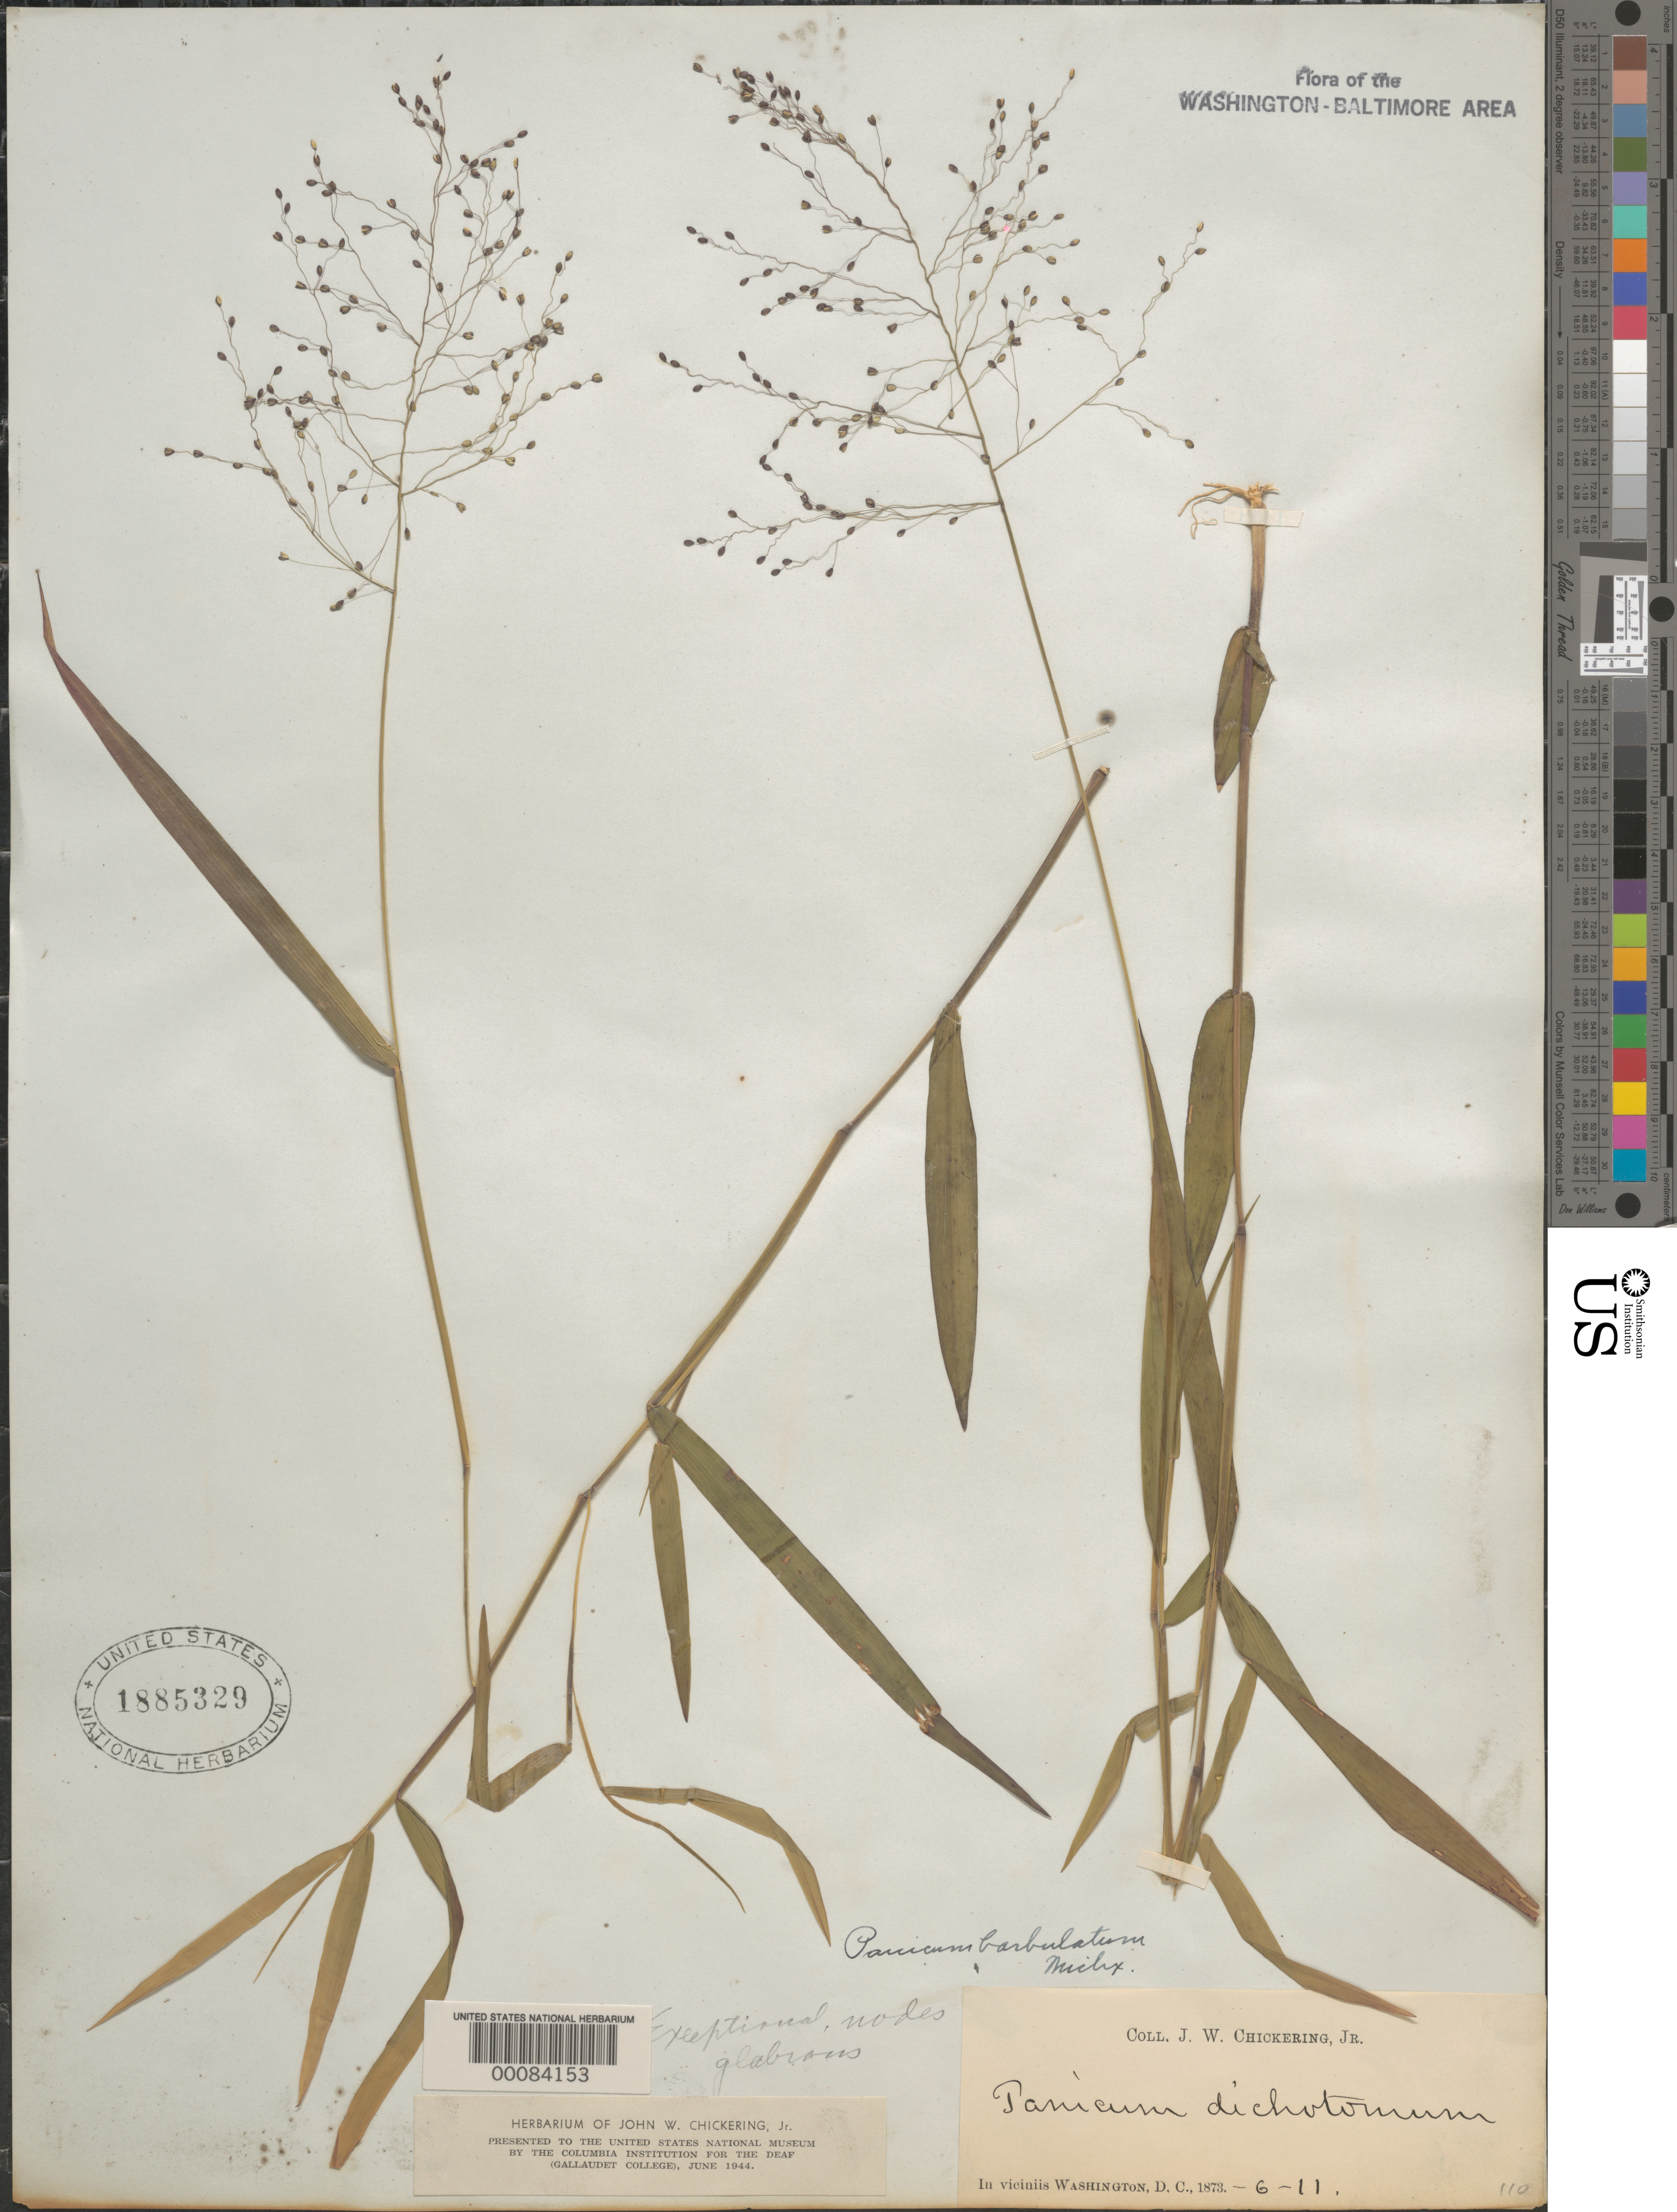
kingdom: Plantae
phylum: Tracheophyta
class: Liliopsida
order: Poales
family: Poaceae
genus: Dichanthelium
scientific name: Dichanthelium dichotomum var. dichotomum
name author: (L.) Gould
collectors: J. W. Chickering Jr.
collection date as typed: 11 Jun 1873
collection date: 1873-06-11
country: United States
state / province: District of Columbia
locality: Washington DC area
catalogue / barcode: US 1885329